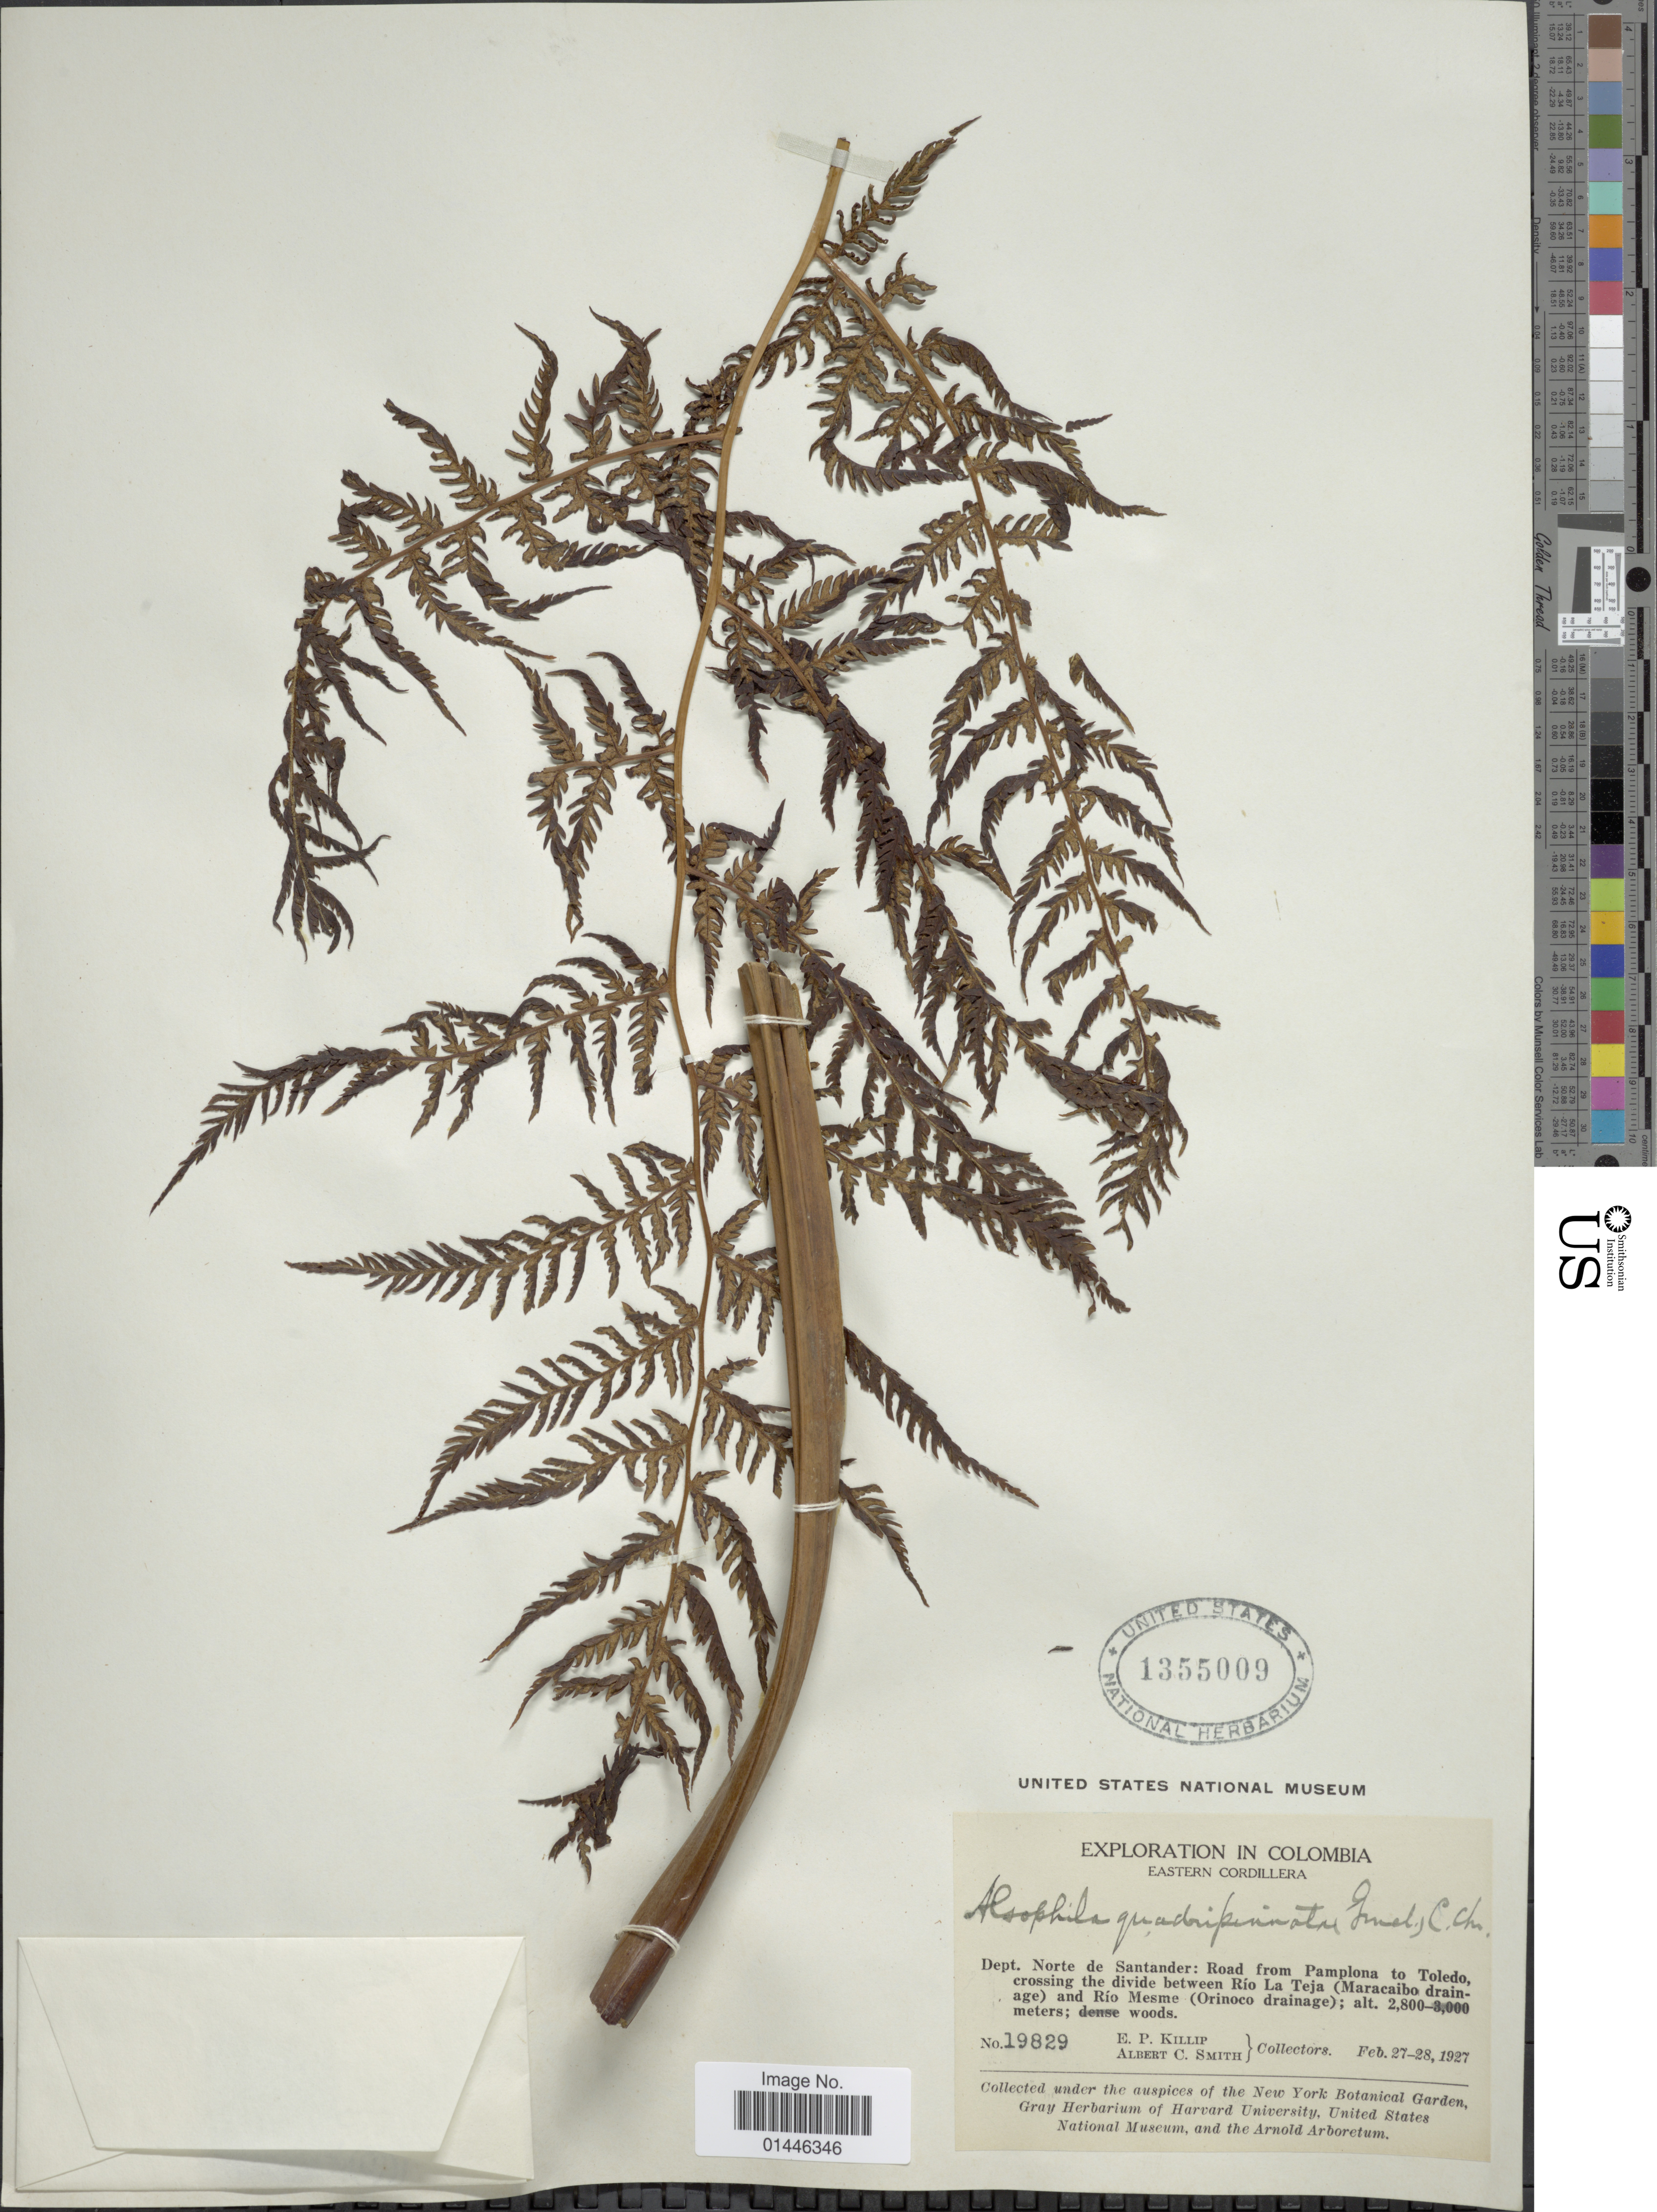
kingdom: Plantae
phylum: Tracheophyta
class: Polypodiopsida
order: Cyatheales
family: Dicksoniaceae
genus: Lophosoria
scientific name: Lophosoria quadripinnata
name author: (J.F. Gmel.) C. Chr.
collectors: E. P. Killip & A. C. Smith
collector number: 19829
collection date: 1927-02-27/1927-02-28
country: Colombia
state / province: Norte de Santander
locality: Eastern Cordillera. Road from Pamplona to Toledo crossing the divide between Río La Teja (Maracaibo drainage) and Río Mesme (Orinoco drainage)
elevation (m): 2800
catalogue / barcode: US 1355009